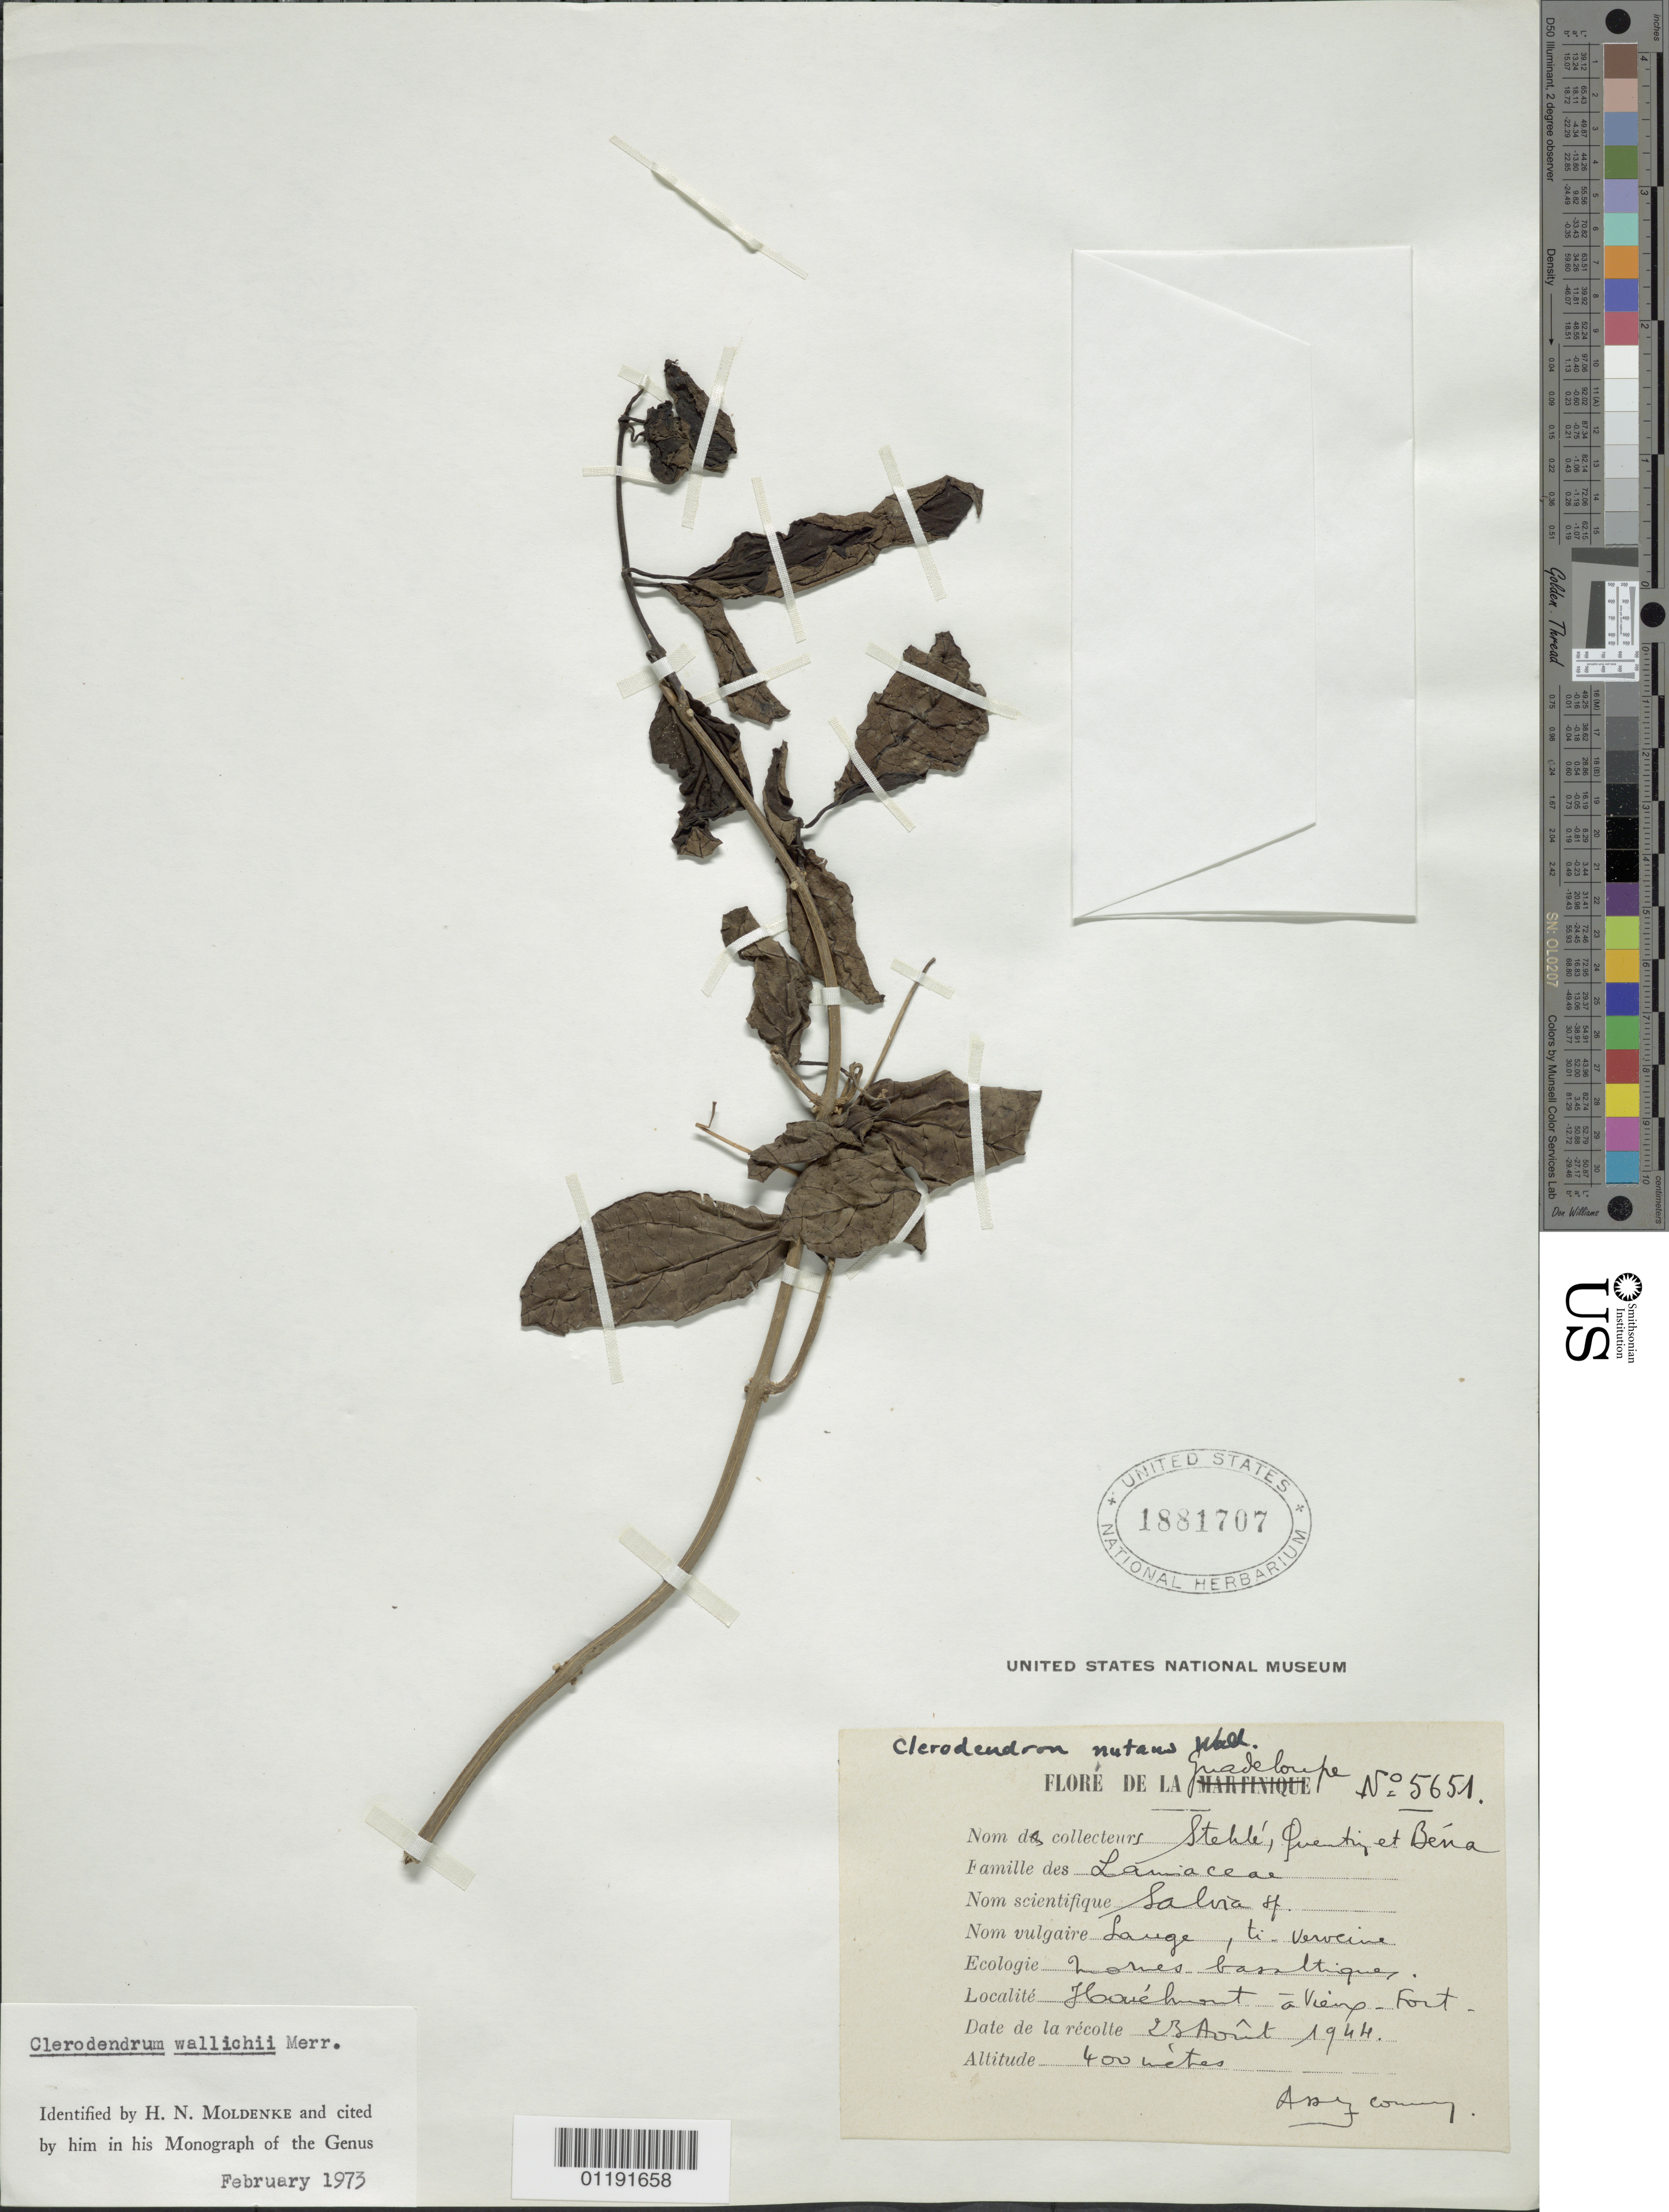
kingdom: Plantae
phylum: Tracheophyta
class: Magnoliopsida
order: Lamiales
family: Lamiaceae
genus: Clerodendrum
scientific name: Clerodendrum wallichii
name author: Merr.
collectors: -- Stehlé, R. Quentin & -. Béna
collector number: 5651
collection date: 1944-08-23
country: Guadeloupe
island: Basse-Terre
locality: Vieux Fort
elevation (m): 400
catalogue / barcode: US 1881707